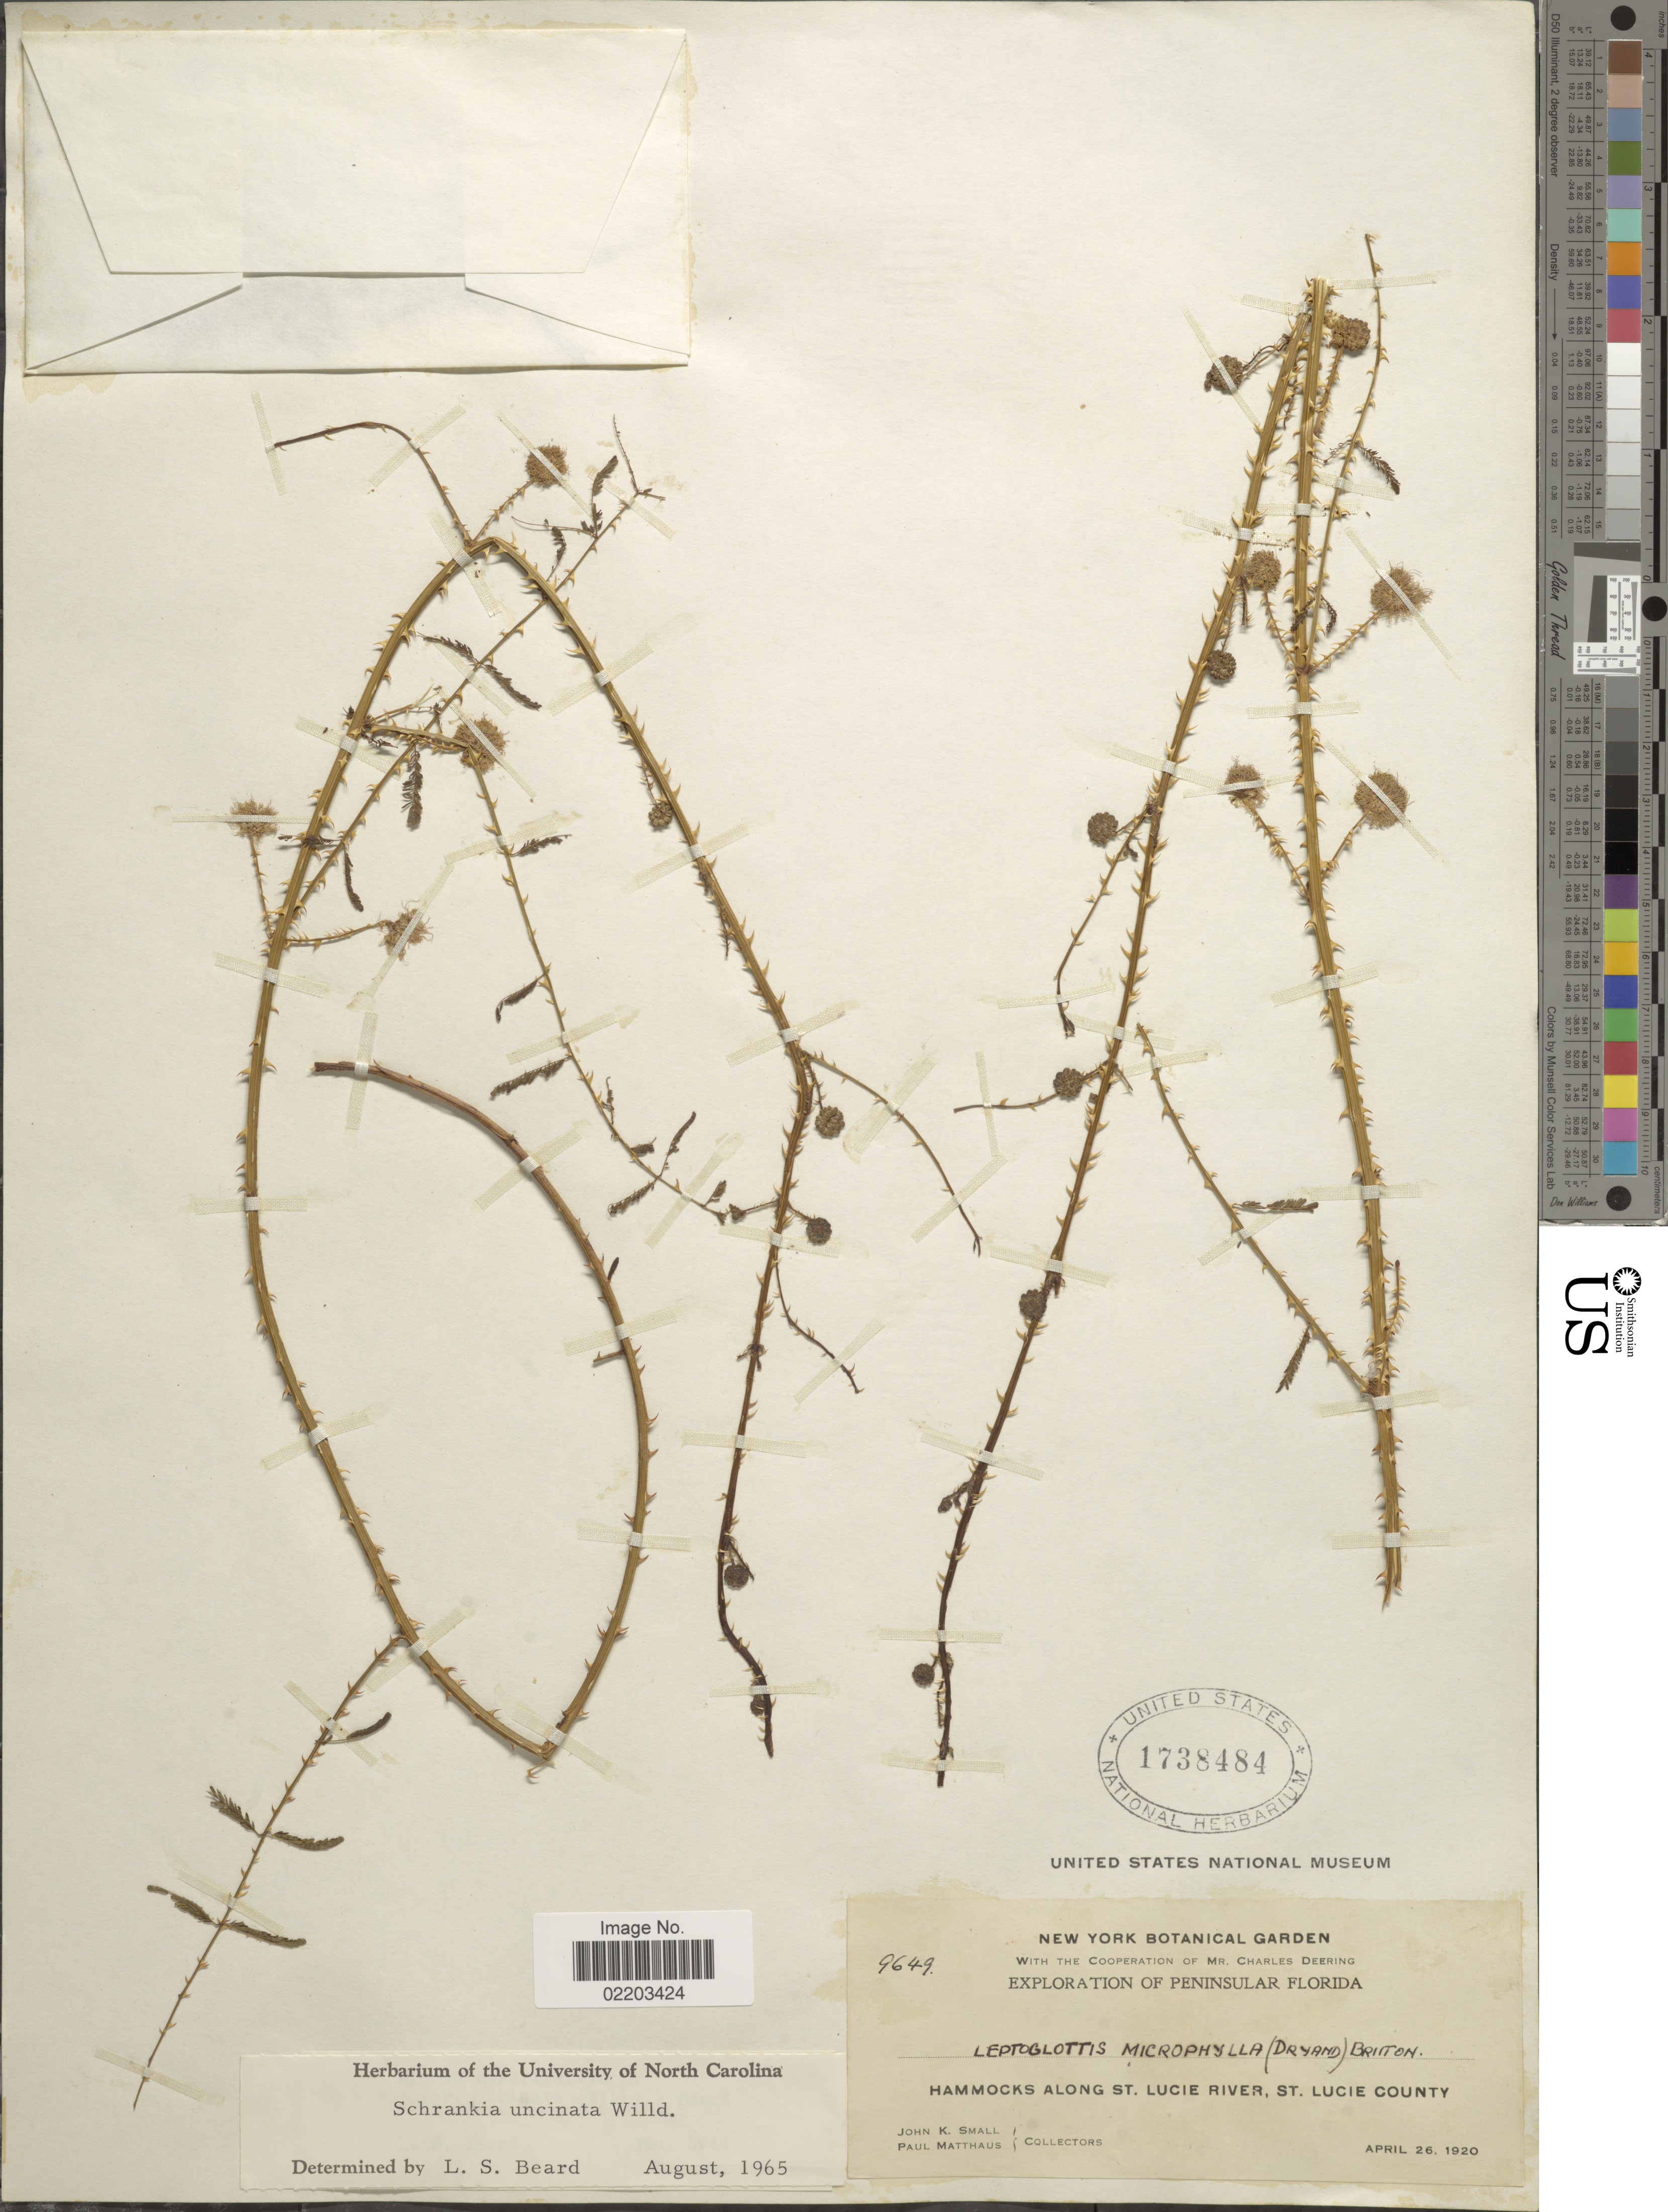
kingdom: Plantae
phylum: Tracheophyta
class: Magnoliopsida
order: Fabales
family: Fabaceae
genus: Mimosa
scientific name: Mimosa microphylla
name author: Dryand.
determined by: Strong, M. T., (US), Smithsonian Institution - National Museum of Natural History (UNITED STATES)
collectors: J. K. Small & J. B. Dewinkeler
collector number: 9649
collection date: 1920-04-26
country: United States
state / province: Florida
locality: Peninsular Florida, Hammocks along St. Lucie River, St Lucie County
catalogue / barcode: US 1738484